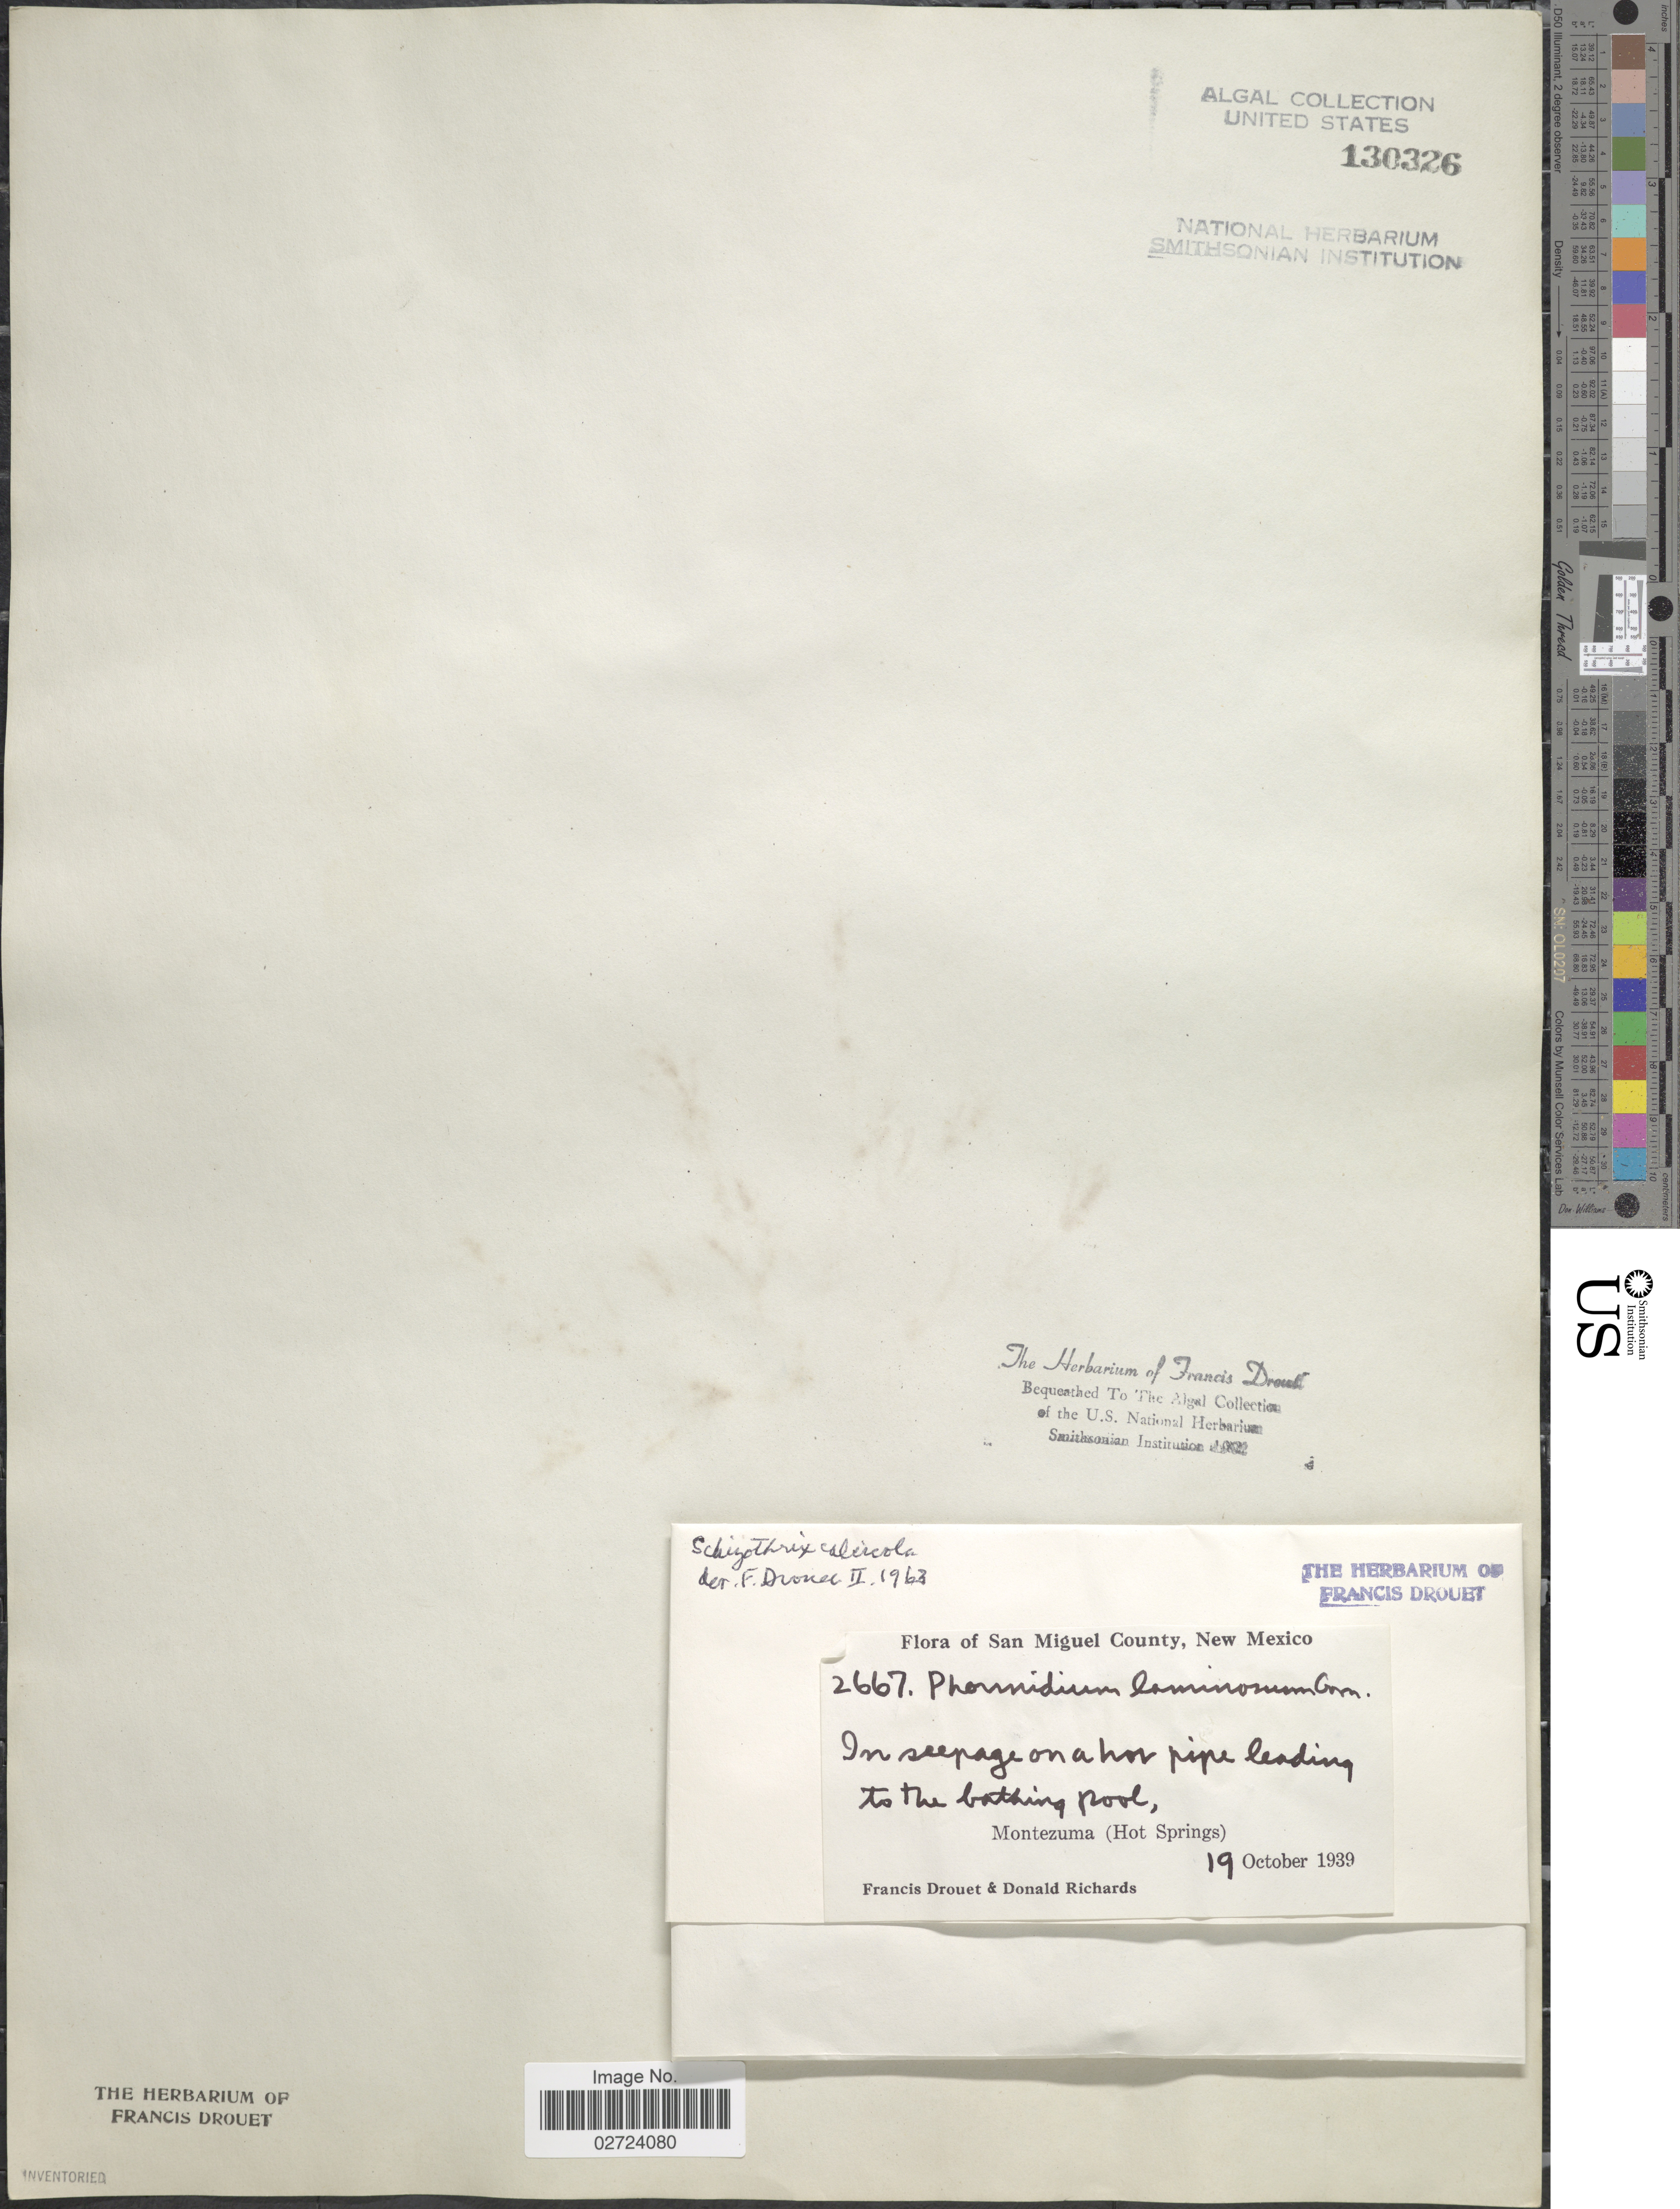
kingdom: Bacteria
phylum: Cyanobacteria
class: Cyanobacteriia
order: Leptolyngbyales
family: Trichocoleusaceae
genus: Schizothrix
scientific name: Schizothrix calcicola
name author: Gomont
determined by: Drouet, F. E.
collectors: F. E. Drouet & D. Richards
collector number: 2667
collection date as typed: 19 October 1939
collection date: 1939-10-19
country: United States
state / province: New Mexico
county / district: San Miguel County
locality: Montezuma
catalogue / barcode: US 130326